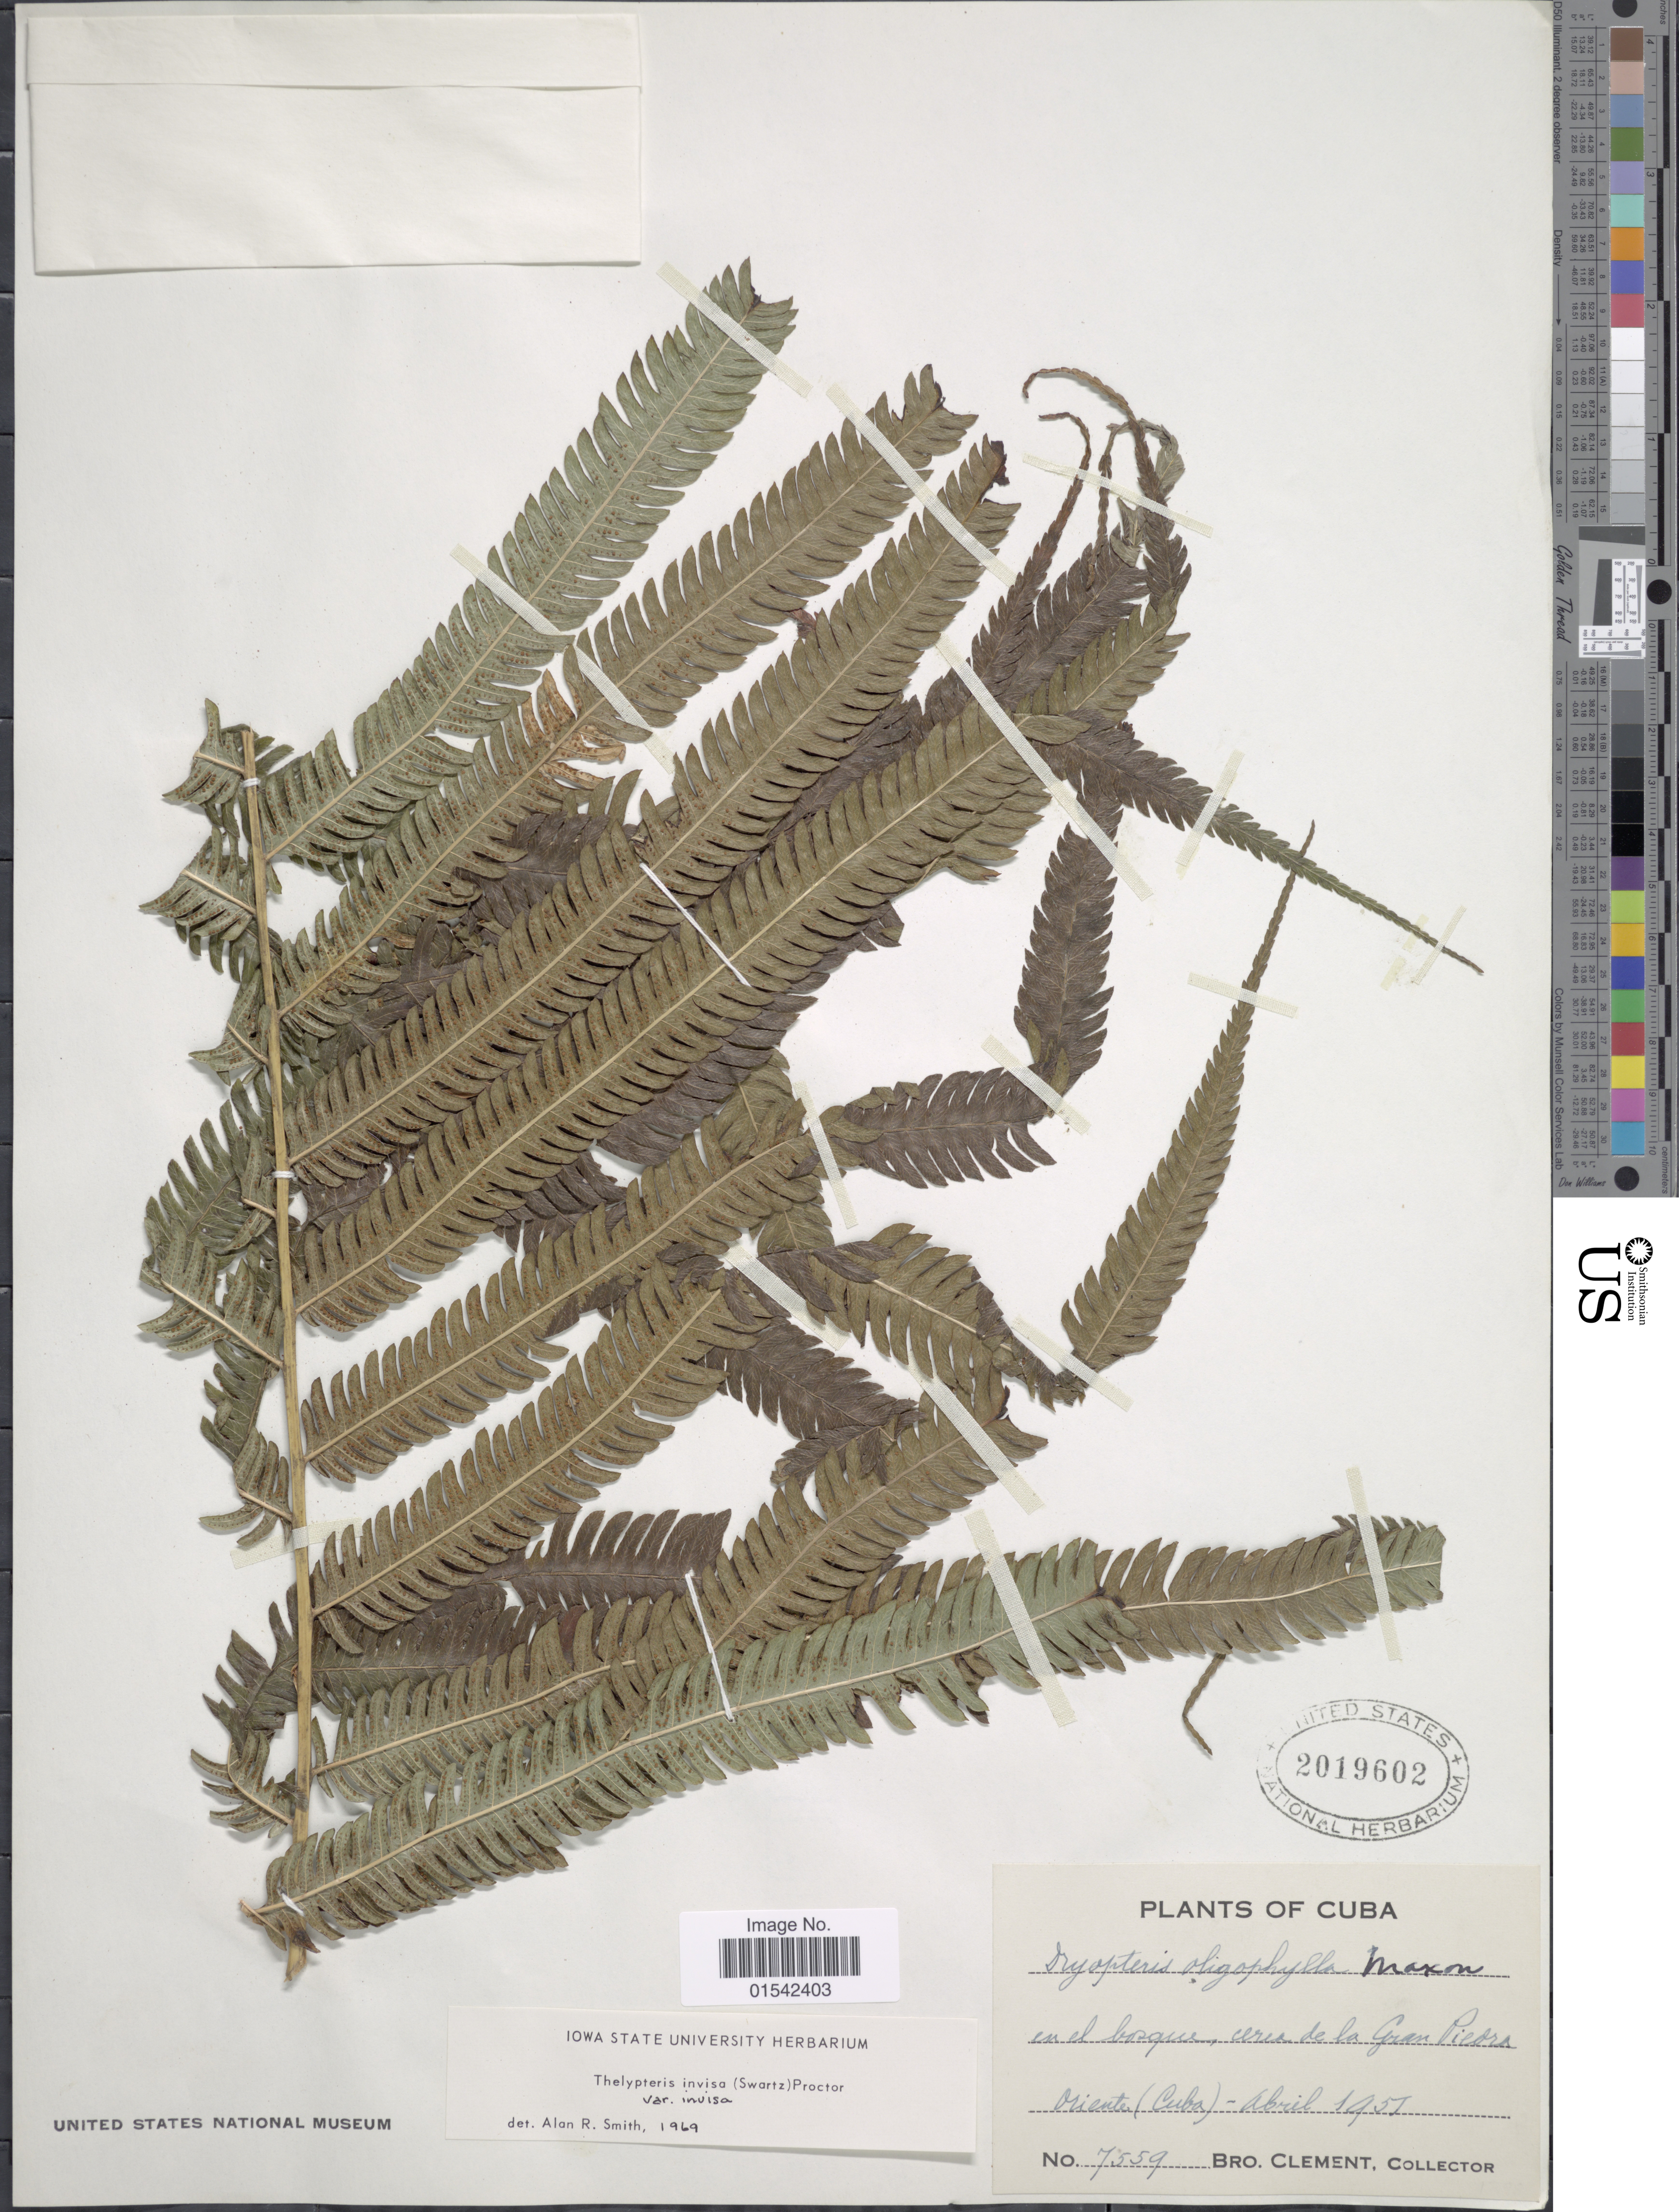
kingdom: Plantae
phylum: Tracheophyta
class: Polypodiopsida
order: Polypodiales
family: Thelypteridaceae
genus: Cyclosorus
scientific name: Cyclosorus grandis (A.R. Sm.) comb. nov., ined 2015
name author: (A.R. Sm.)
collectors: B. Clement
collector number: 7559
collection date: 1951-04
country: Cuba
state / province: Oriente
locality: En el bosque, cerca de la Gran Piedra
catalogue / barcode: US 2019602